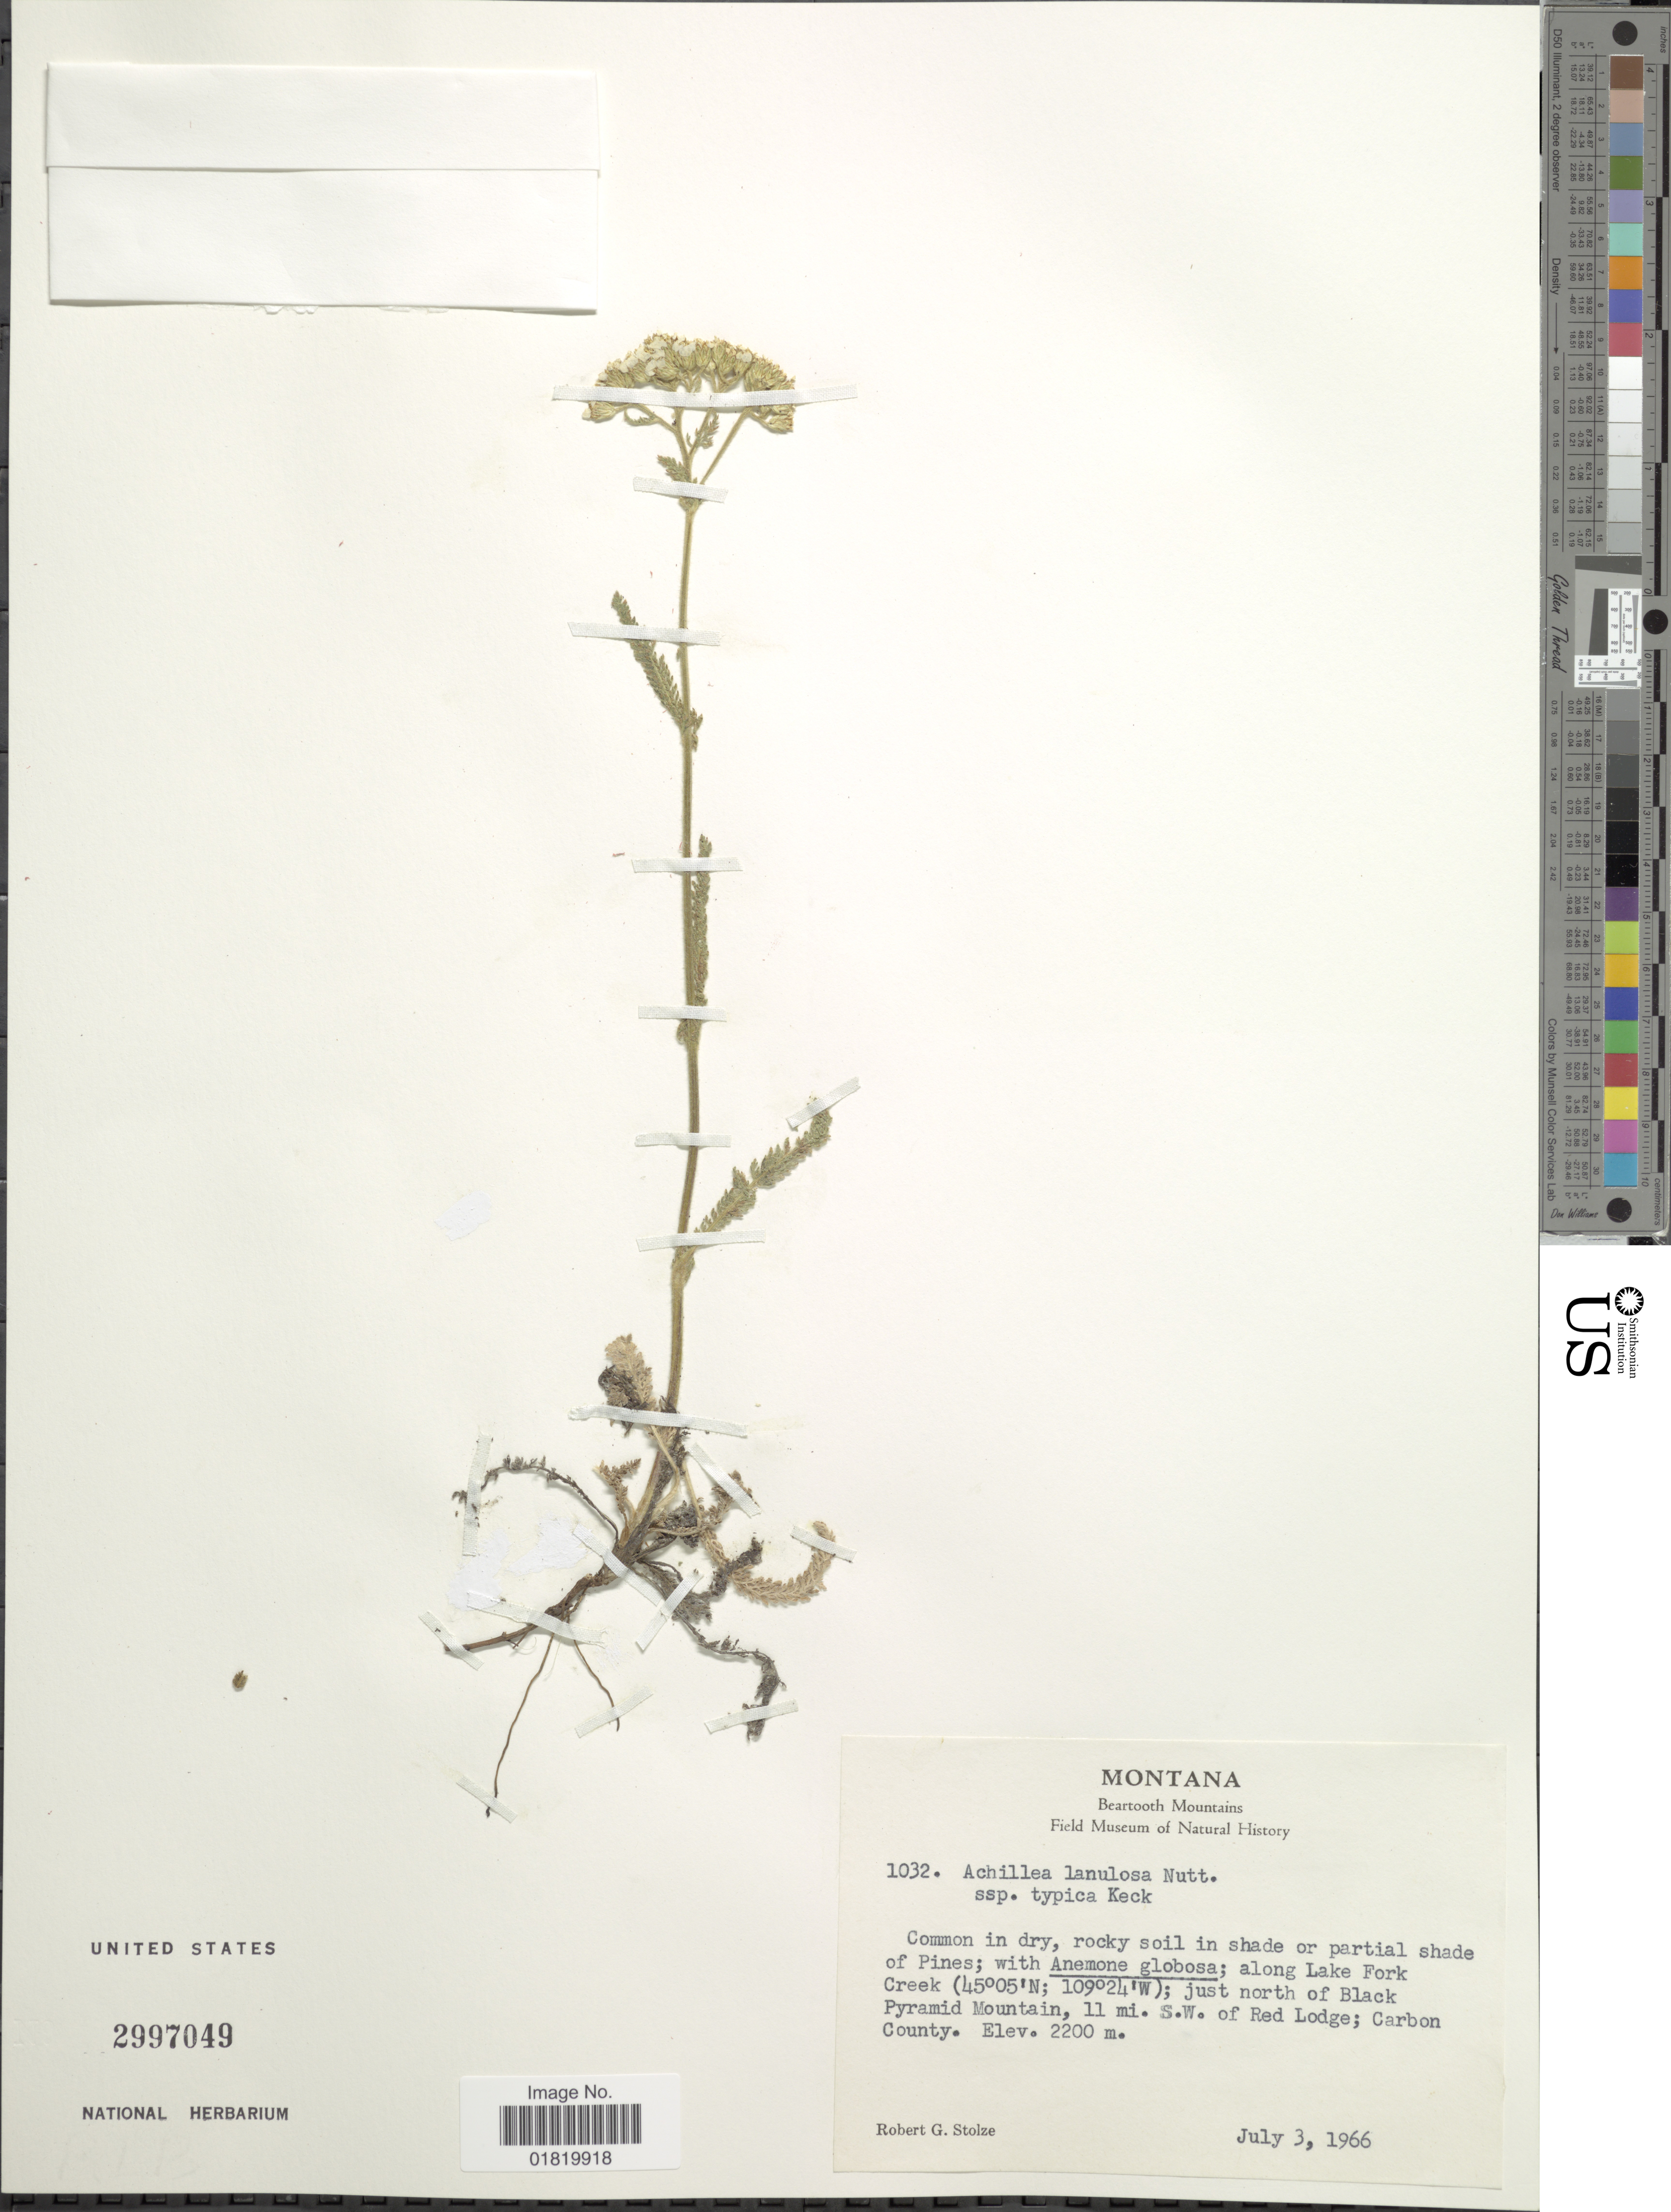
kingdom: Plantae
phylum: Tracheophyta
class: Magnoliopsida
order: Asterales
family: Asteraceae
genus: Achillea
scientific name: Achillea lanulosa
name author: Nutt.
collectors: R. G. Stolze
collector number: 1032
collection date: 1966-07-03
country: United States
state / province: Montana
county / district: Carbon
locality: Beartooth Mountains. Along Lake Fork Creek; just north of Black Pyramid Mountain, 11 mi. S.W. of Red Lodge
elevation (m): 2200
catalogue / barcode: US 2997049